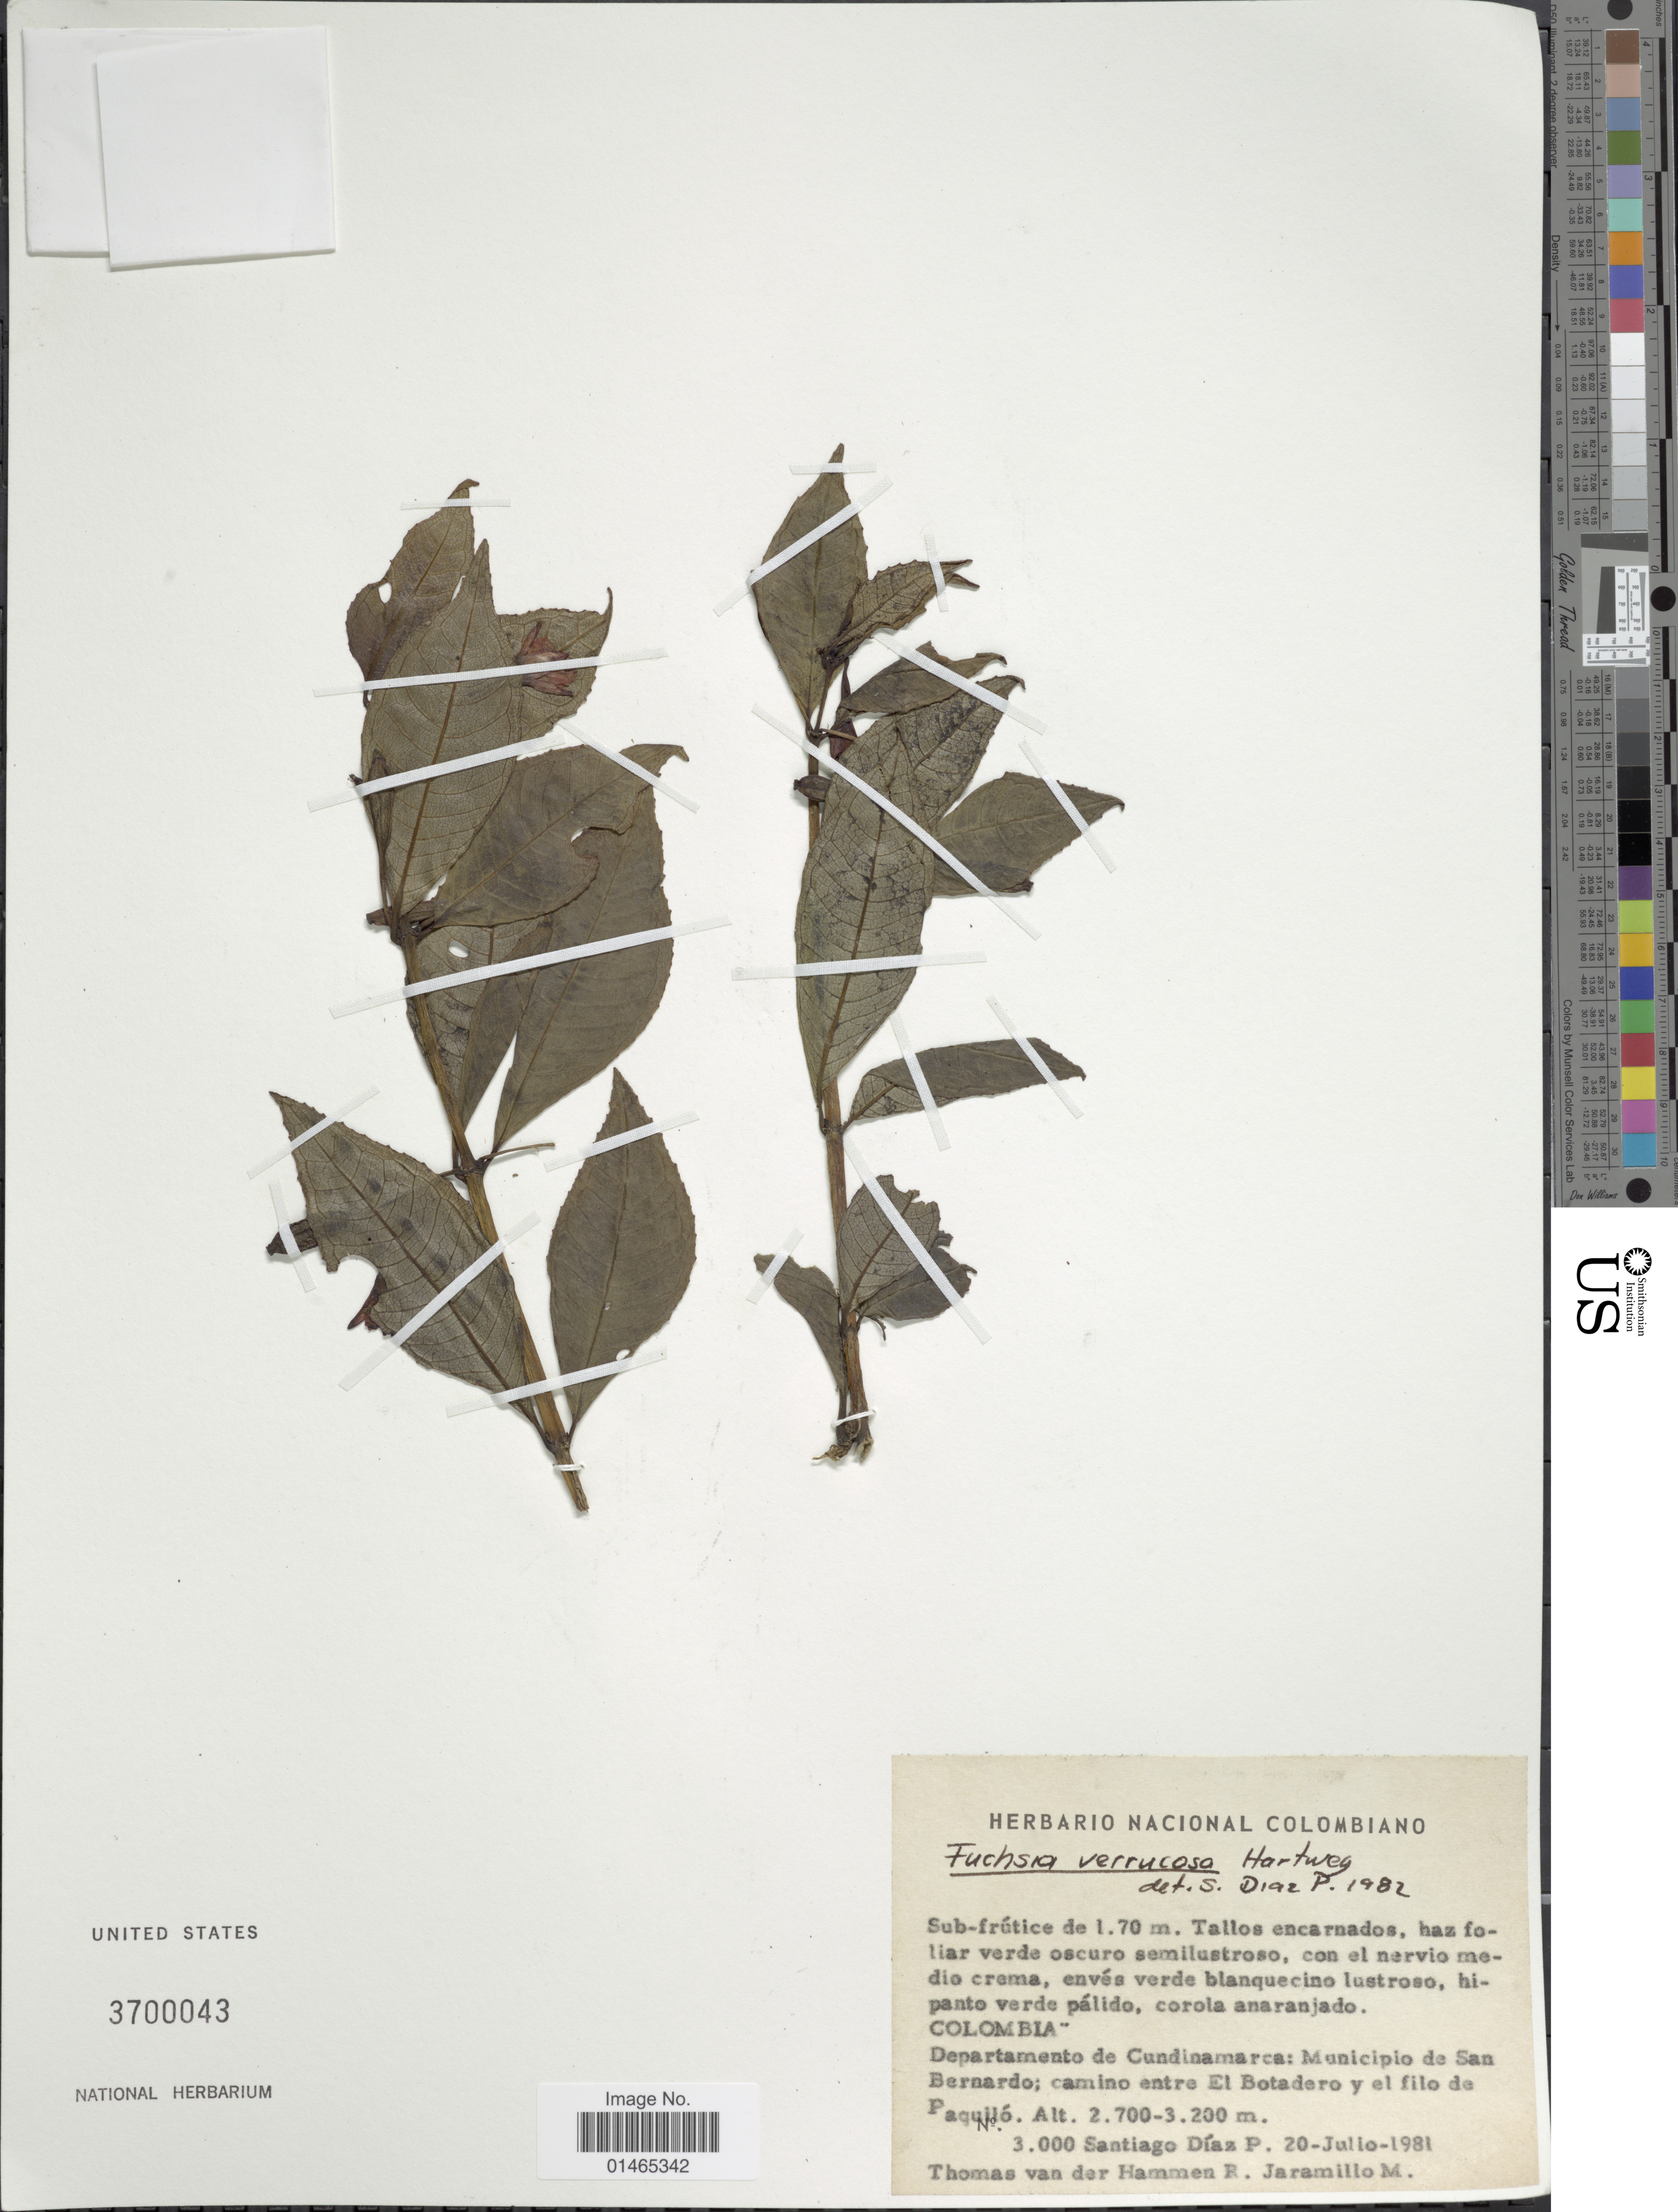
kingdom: Plantae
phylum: Tracheophyta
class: Magnoliopsida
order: Myrtales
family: Onagraceae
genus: Fuchsia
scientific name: Fuchsia verrucosa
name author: Hartw. ex Benth.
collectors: S. Díaz Píedrahíta, T. Hammen & R. Jaramillo M.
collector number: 3000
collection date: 1981-07-20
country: Colombia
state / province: Cundinamarca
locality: Municipio de San Bernardo; camino entre El Botadero y el filo de Paquiló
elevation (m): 2700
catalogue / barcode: US 3700043